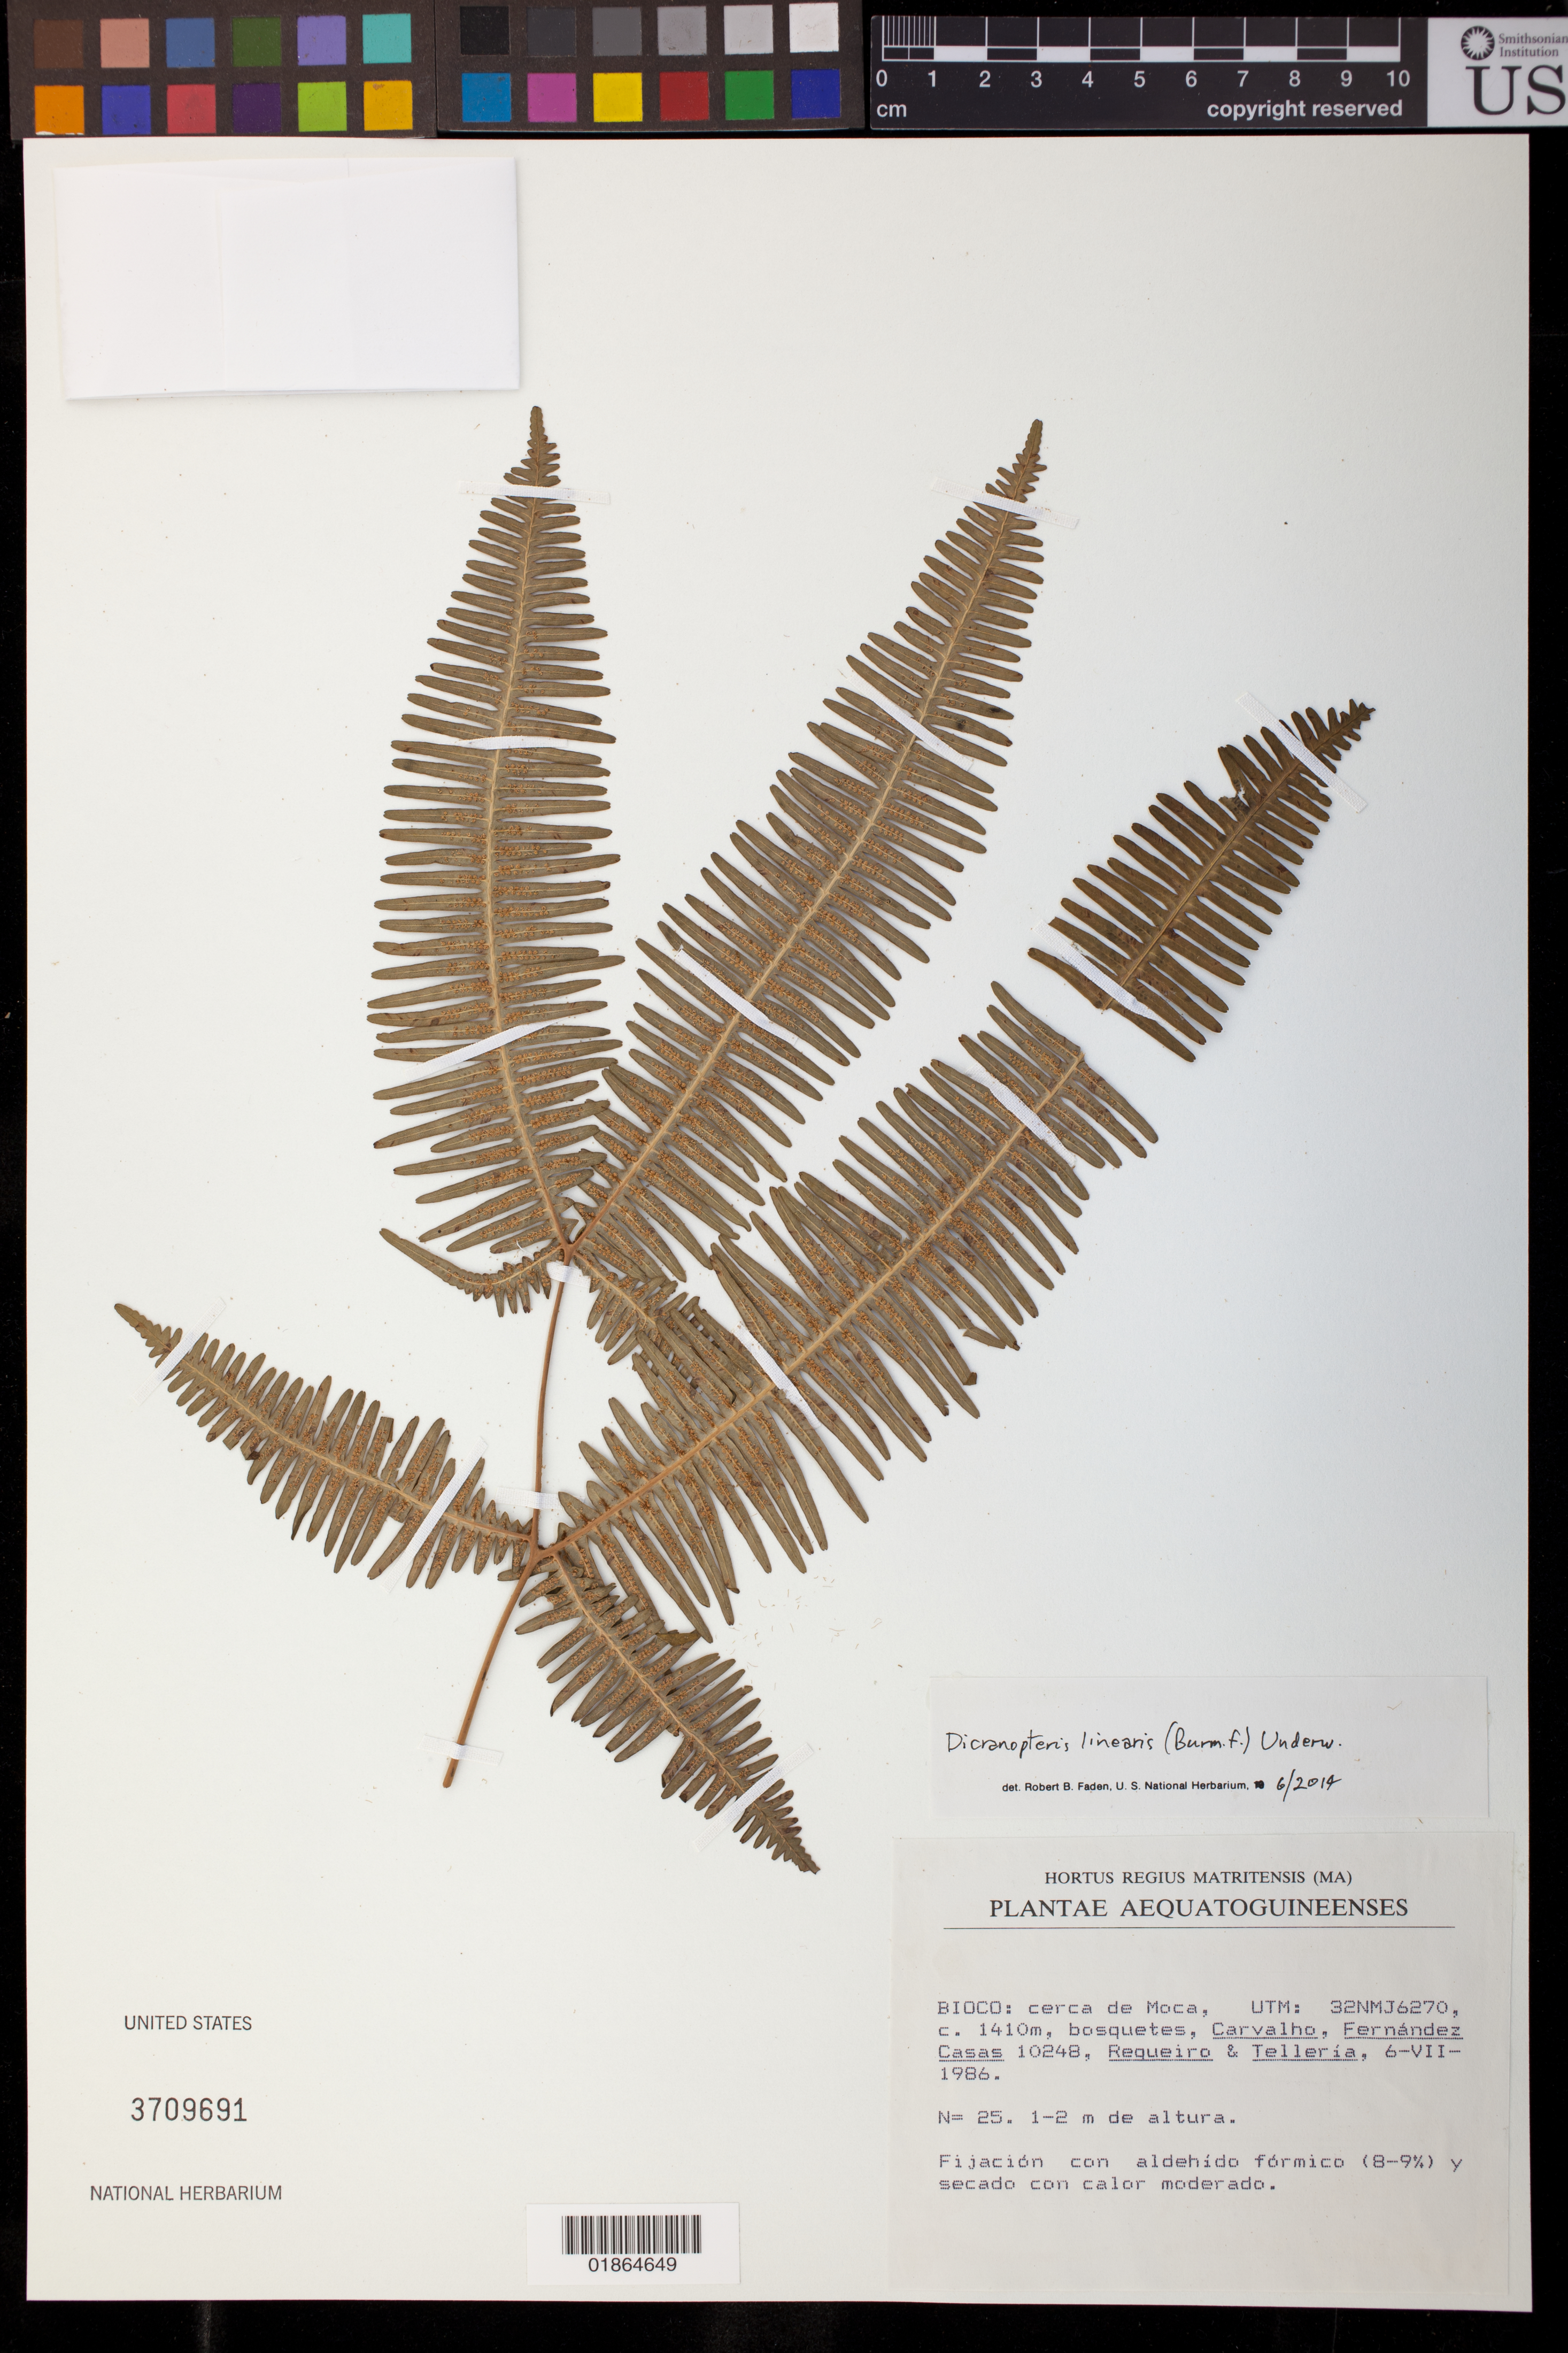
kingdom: Plantae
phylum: Tracheophyta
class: Polypodiopsida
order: Gleicheniales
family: Gleicheniaceae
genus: Dicranopteris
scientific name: Dicranopteris linearis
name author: (Burm. f.) Underw.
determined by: Faden, Robert B., (US), Smithsonian Institution - National Museum of Natural History (UNITED STATES)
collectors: Carvalho, --, F. Casas, Requeiro, -- & -. Telleria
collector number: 10248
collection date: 1986-07-06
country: Equatorial Guinea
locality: Bioco: cerca de Moca, UTM: 32NMJ6270, bosquetes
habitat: bosquetes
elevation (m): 1410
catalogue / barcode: US 3709691